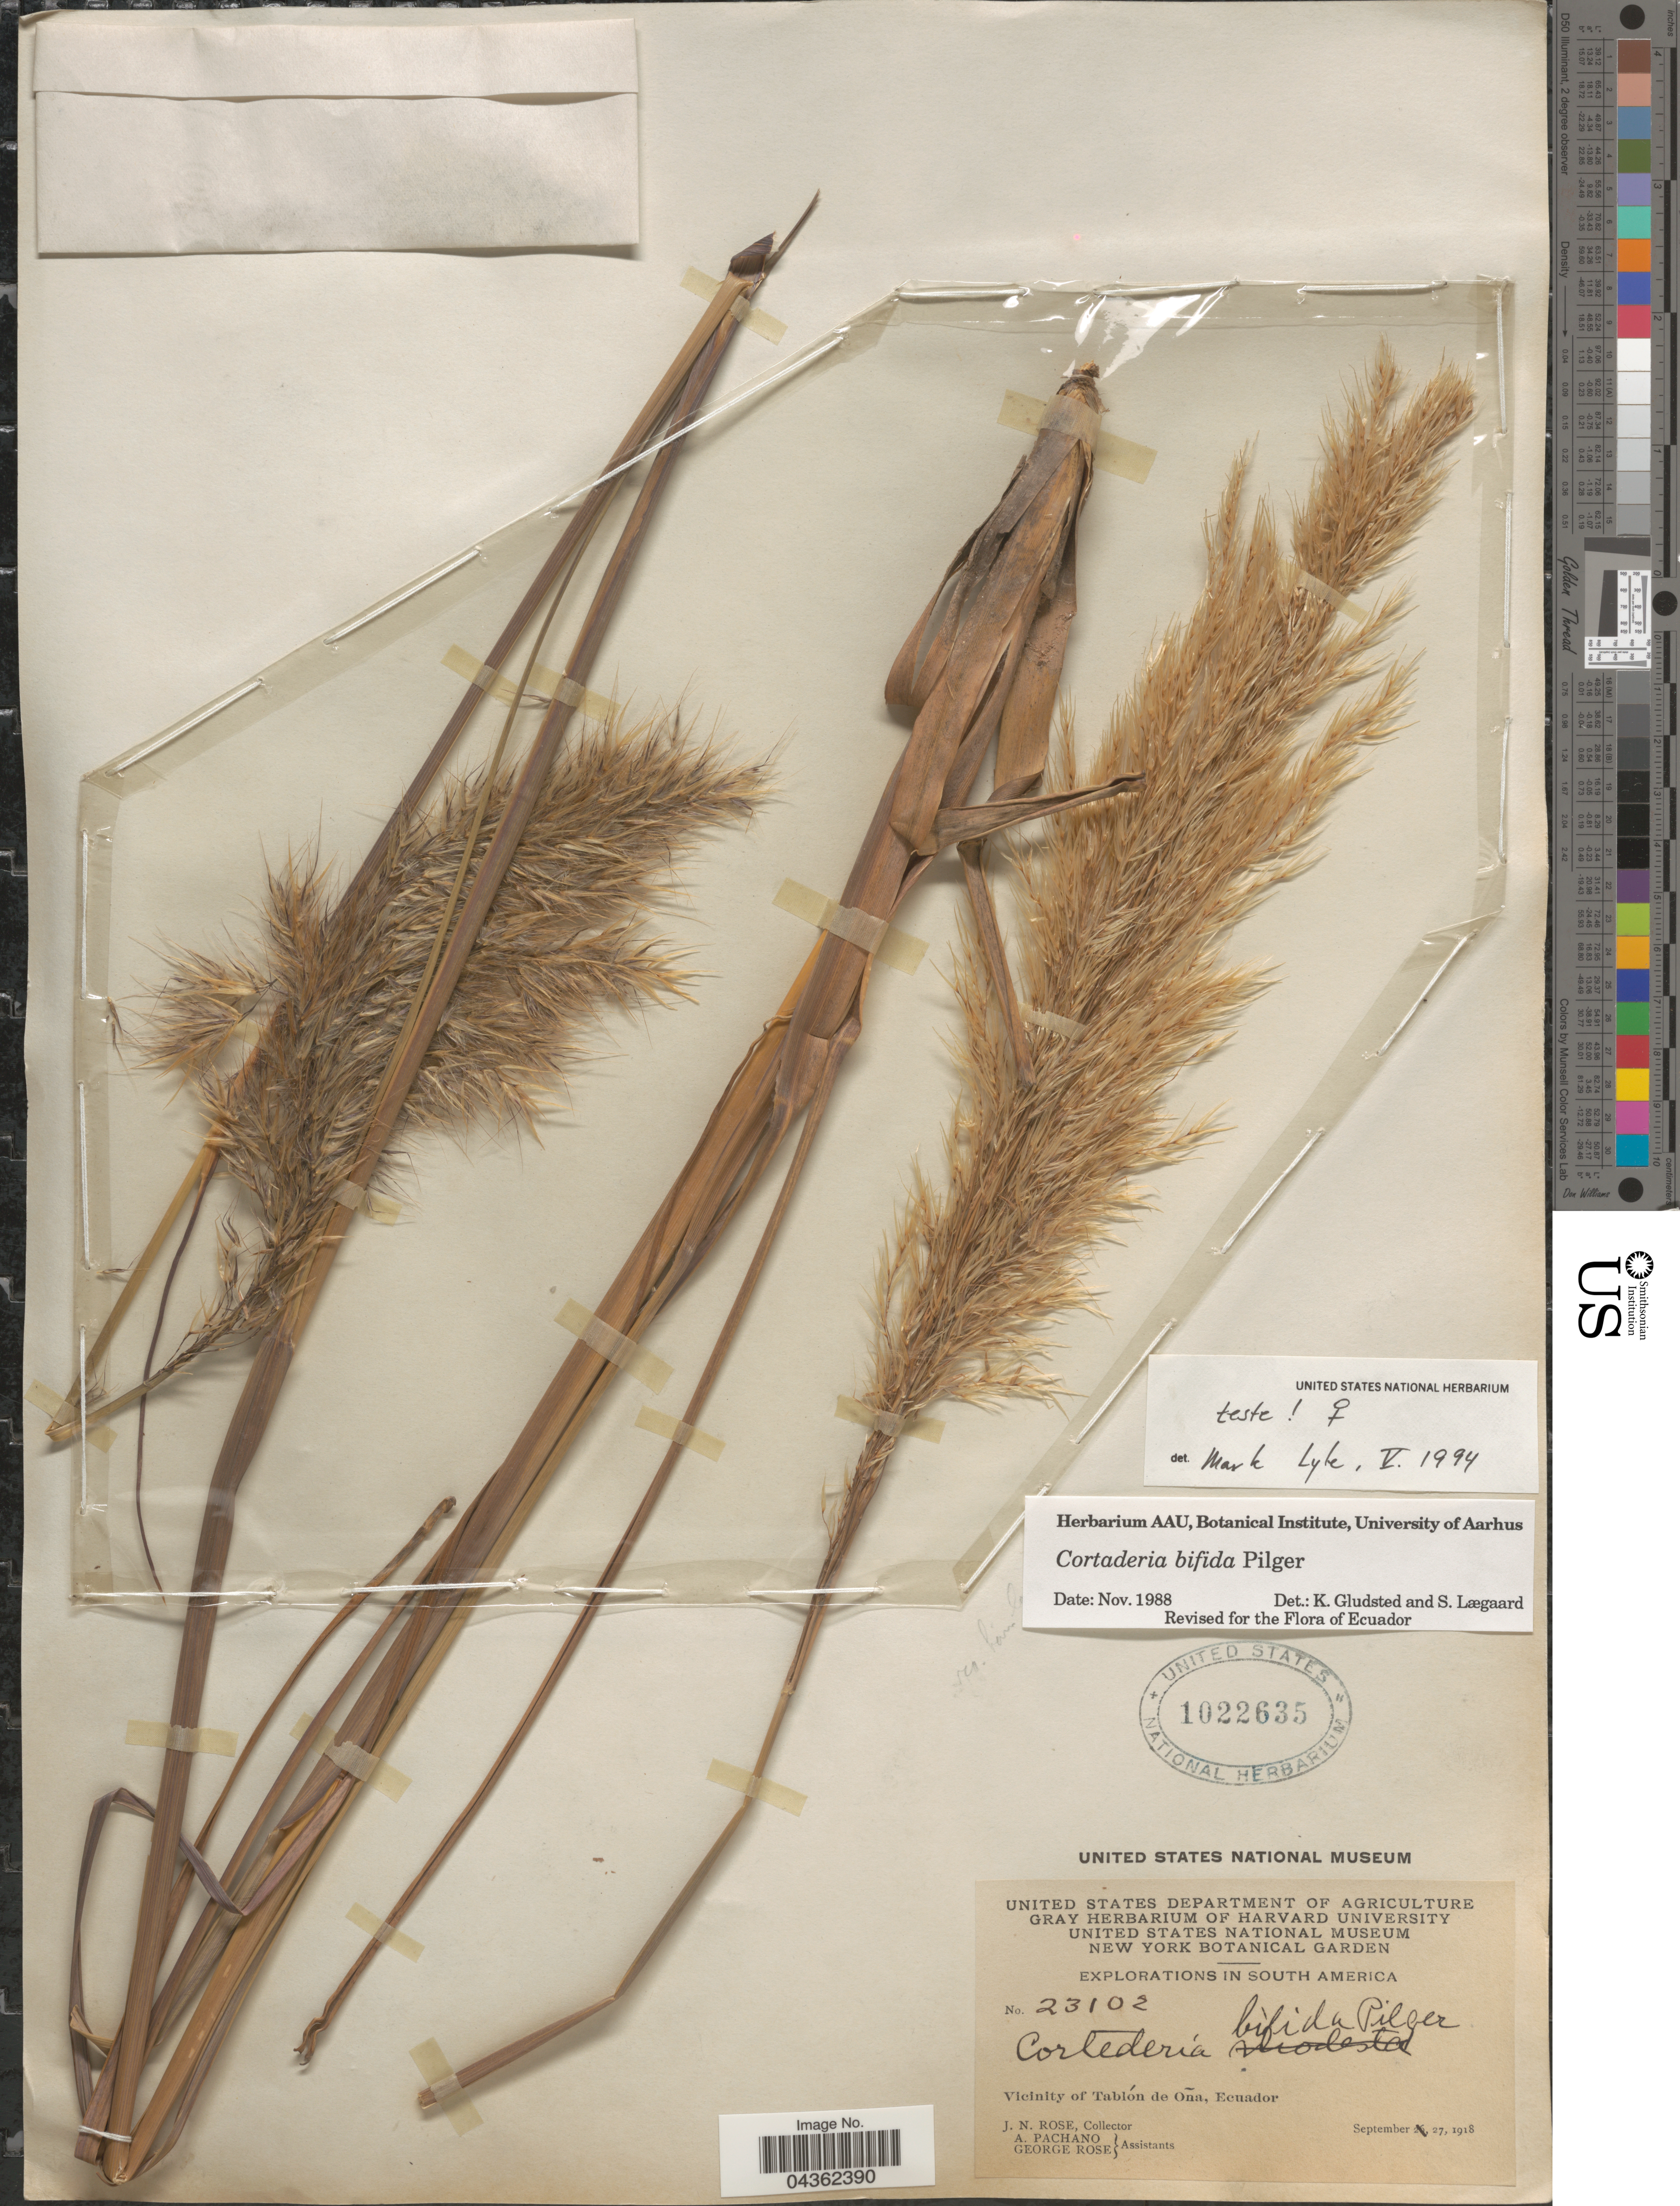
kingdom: Plantae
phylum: Tracheophyta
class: Liliopsida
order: Poales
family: Poaceae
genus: Cortaderia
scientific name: Cortaderia bifida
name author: Pilg.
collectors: J. N. Rose, A. Pachano & G. Rose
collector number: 23102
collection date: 1918-09-27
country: Ecuador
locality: Explorations in South America. Vicinity of Tablón de Oña.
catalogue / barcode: US 1022635